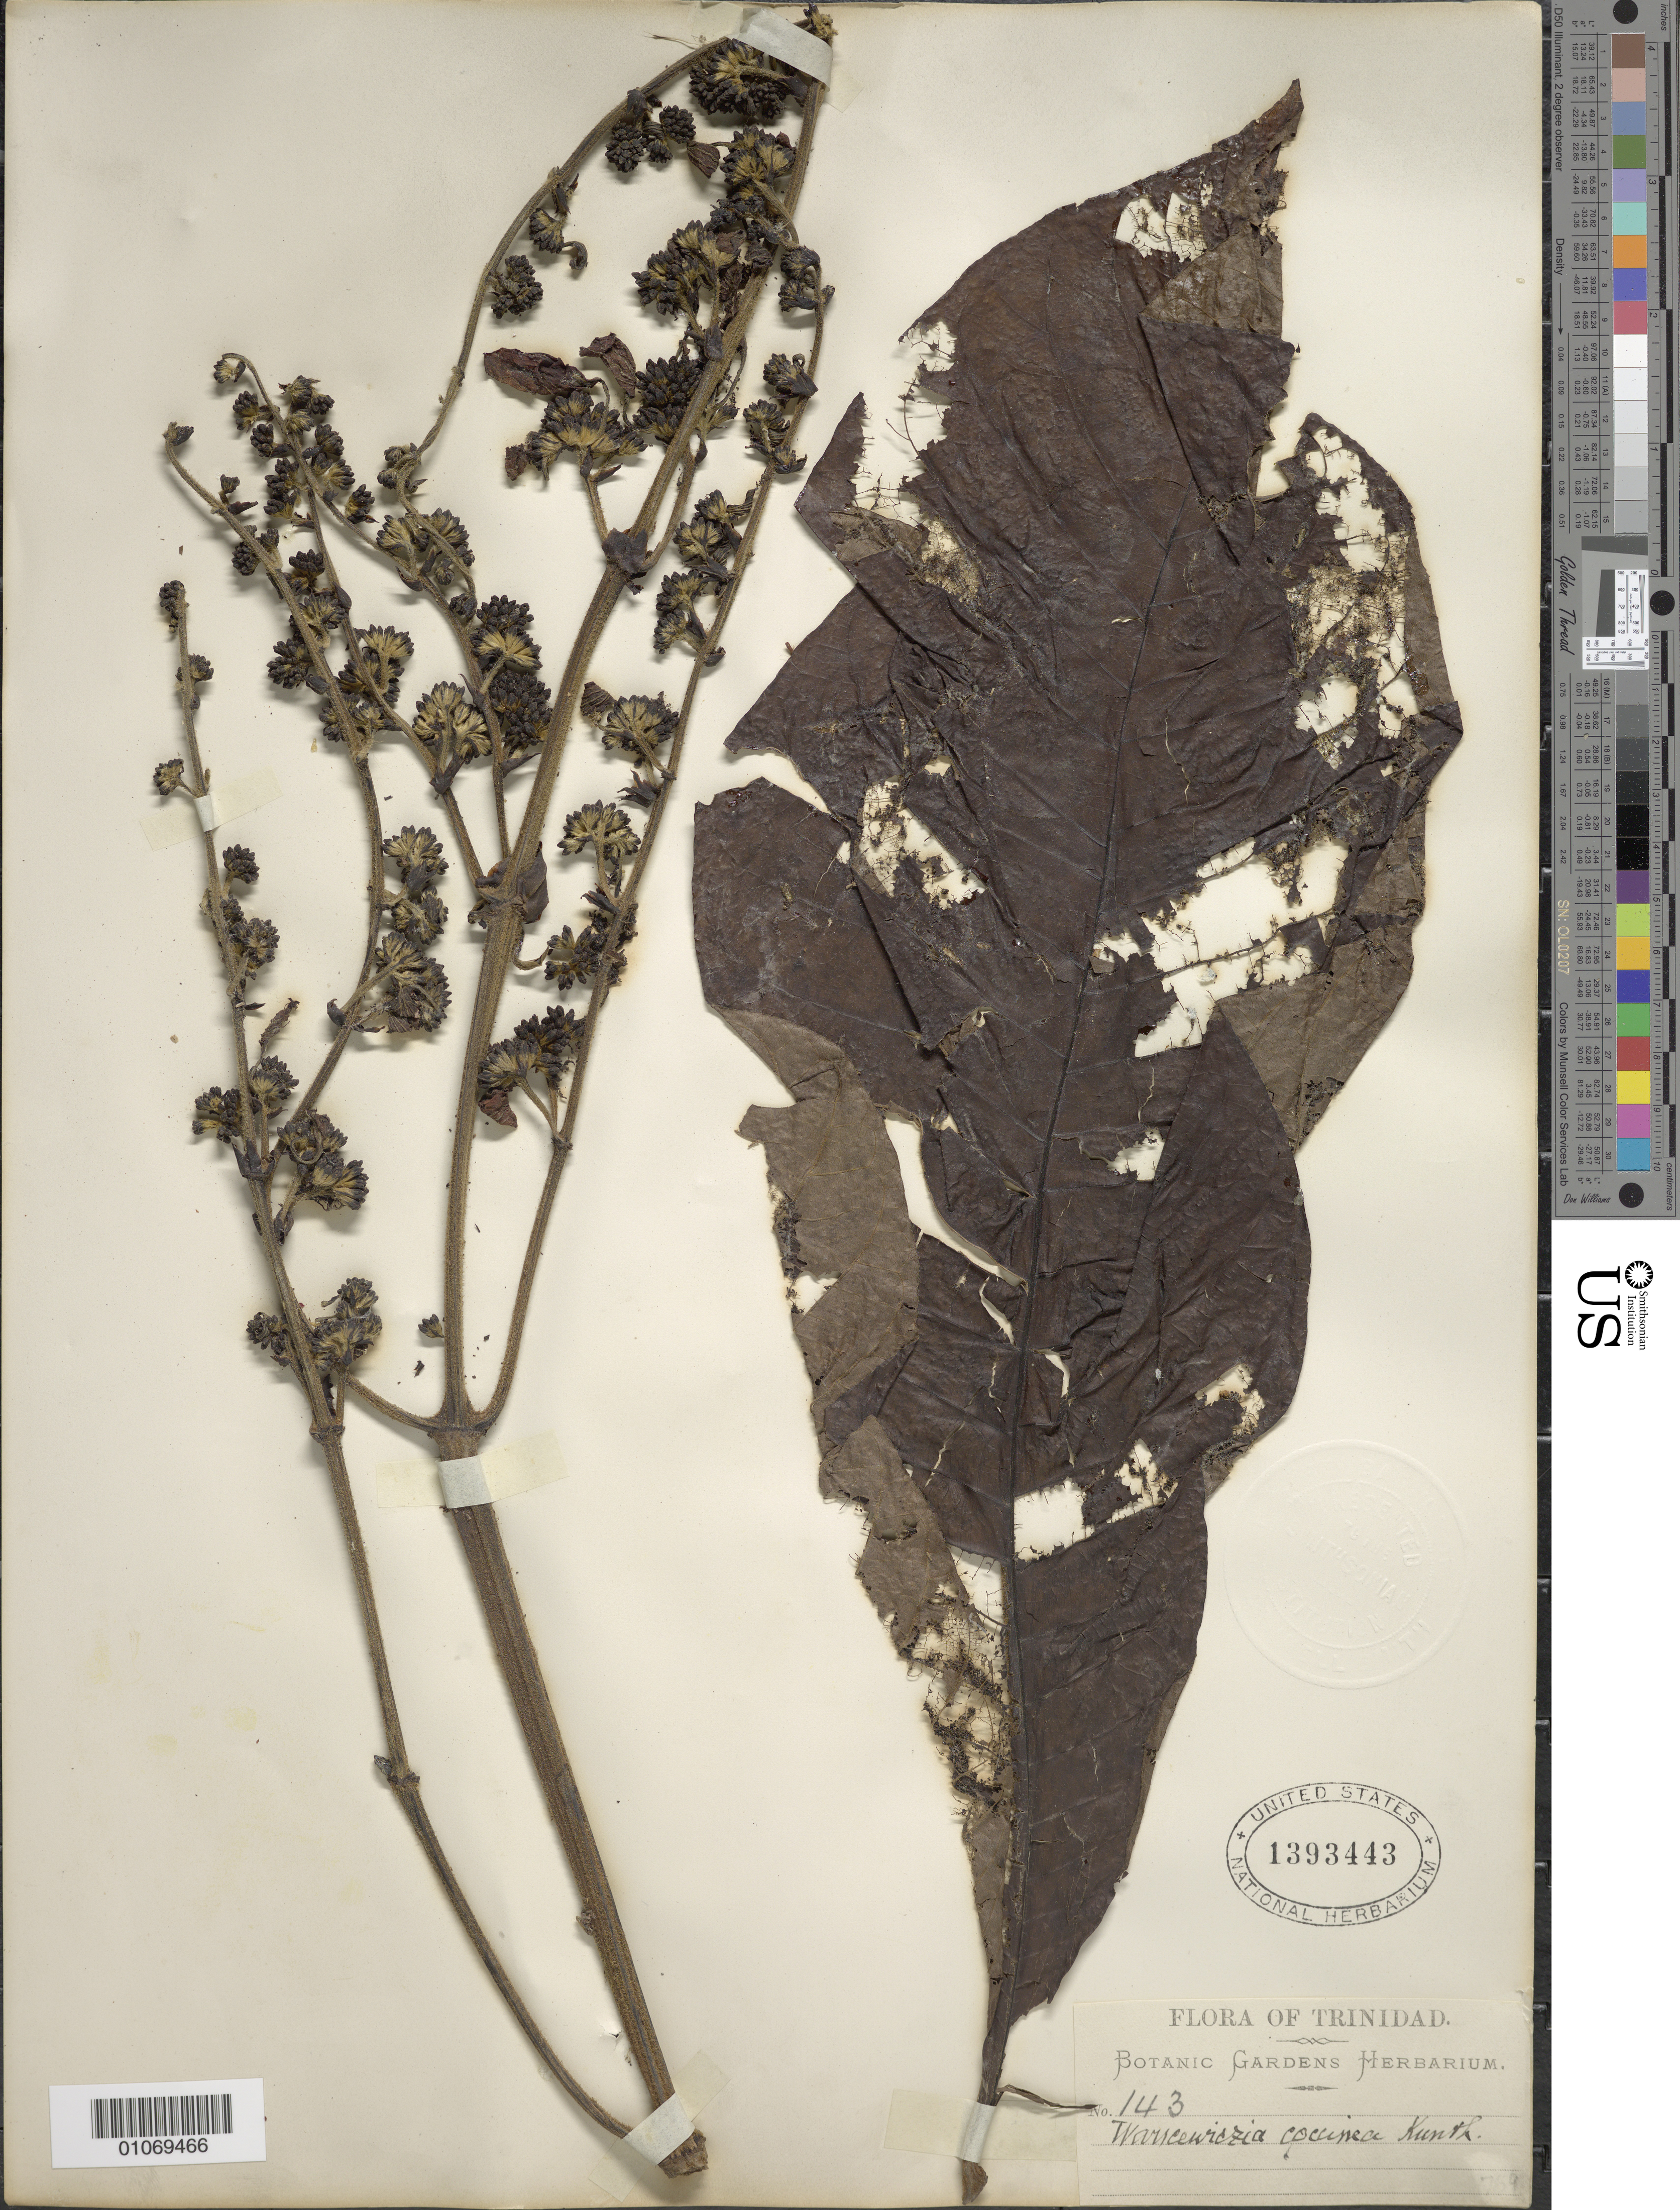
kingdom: Plantae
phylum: Tracheophyta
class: Magnoliopsida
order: Gentianales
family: Rubiaceae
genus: Warszewiczia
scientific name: Warszewiczia coccinea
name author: (Vahl) Klotzsch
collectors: Botanic Gardens Herbarium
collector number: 143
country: Trinidad and Tobago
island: Trinidad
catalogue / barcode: US 1393443